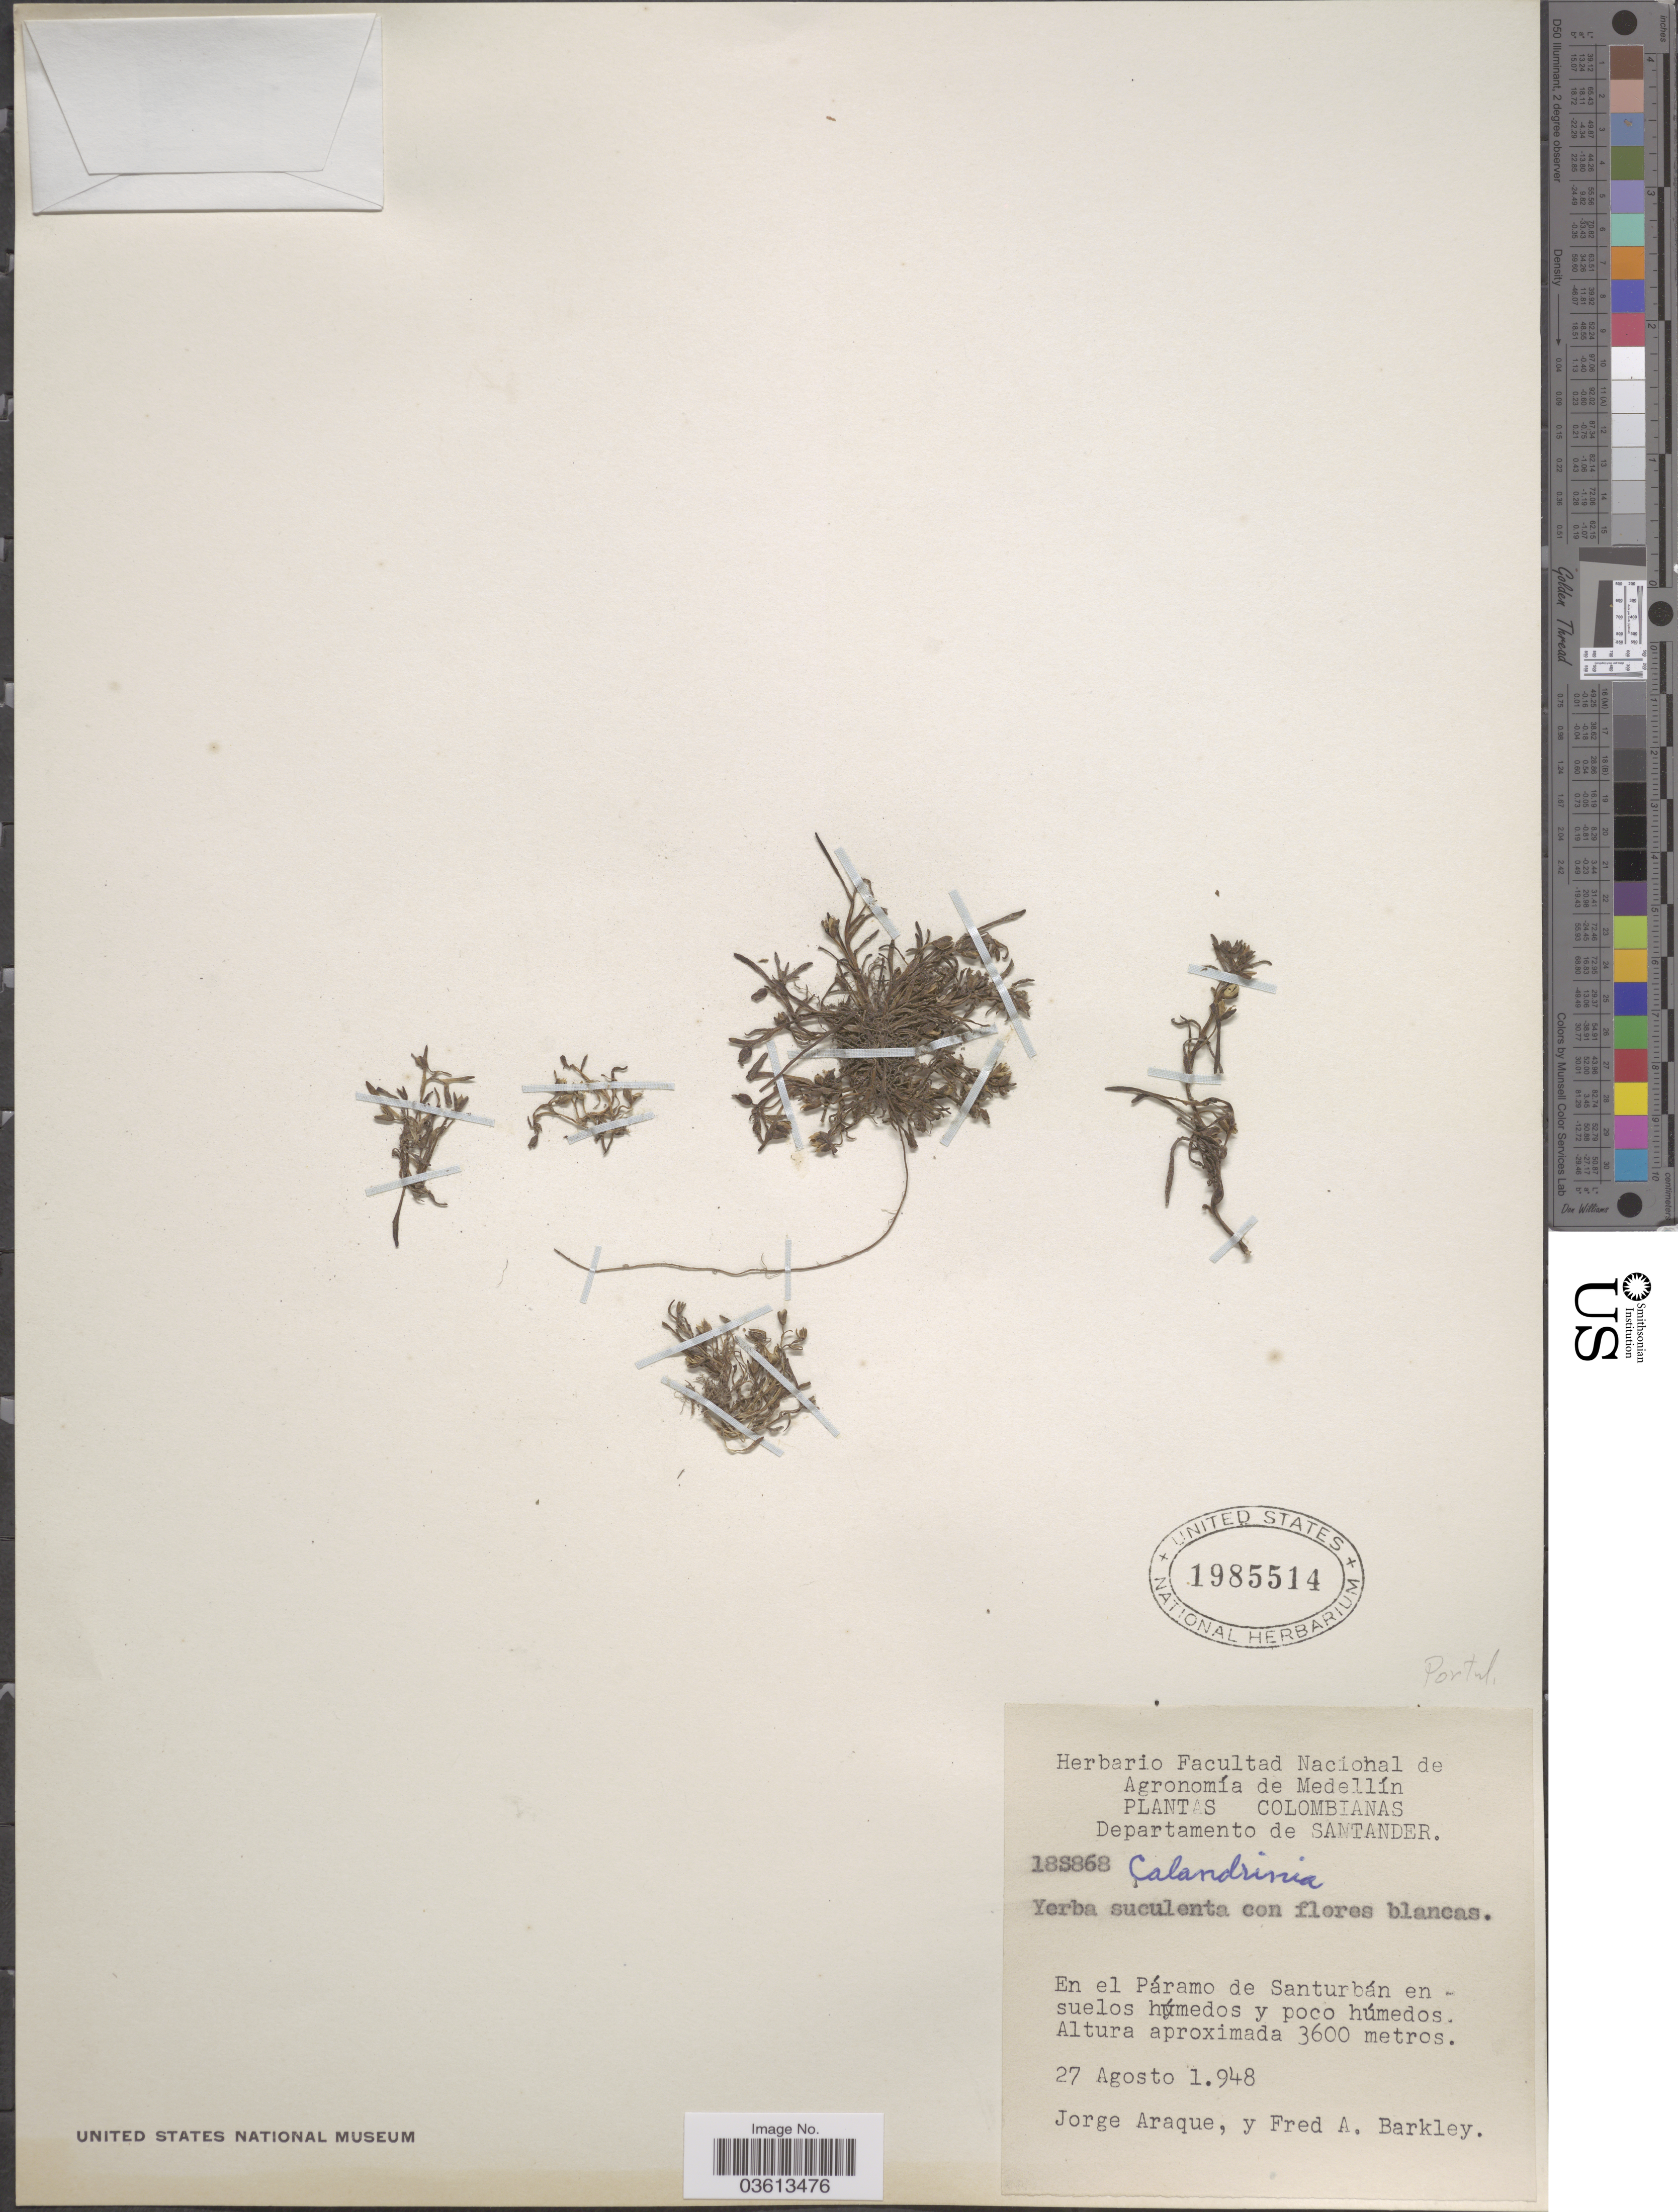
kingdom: Plantae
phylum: Tracheophyta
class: Magnoliopsida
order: Caryophyllales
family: Montiaceae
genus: Calandrinia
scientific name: Calandrinia ciliata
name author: (Ruiz & Pav.) DC.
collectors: J. Araque & F. A. Barkley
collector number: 18S868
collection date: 1948-08-27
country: Colombia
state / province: Santander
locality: Departamento de Santander. En el Páramo de Santurbán en suelos húmedos y poco húmedos.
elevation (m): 3600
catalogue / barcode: US 1985514